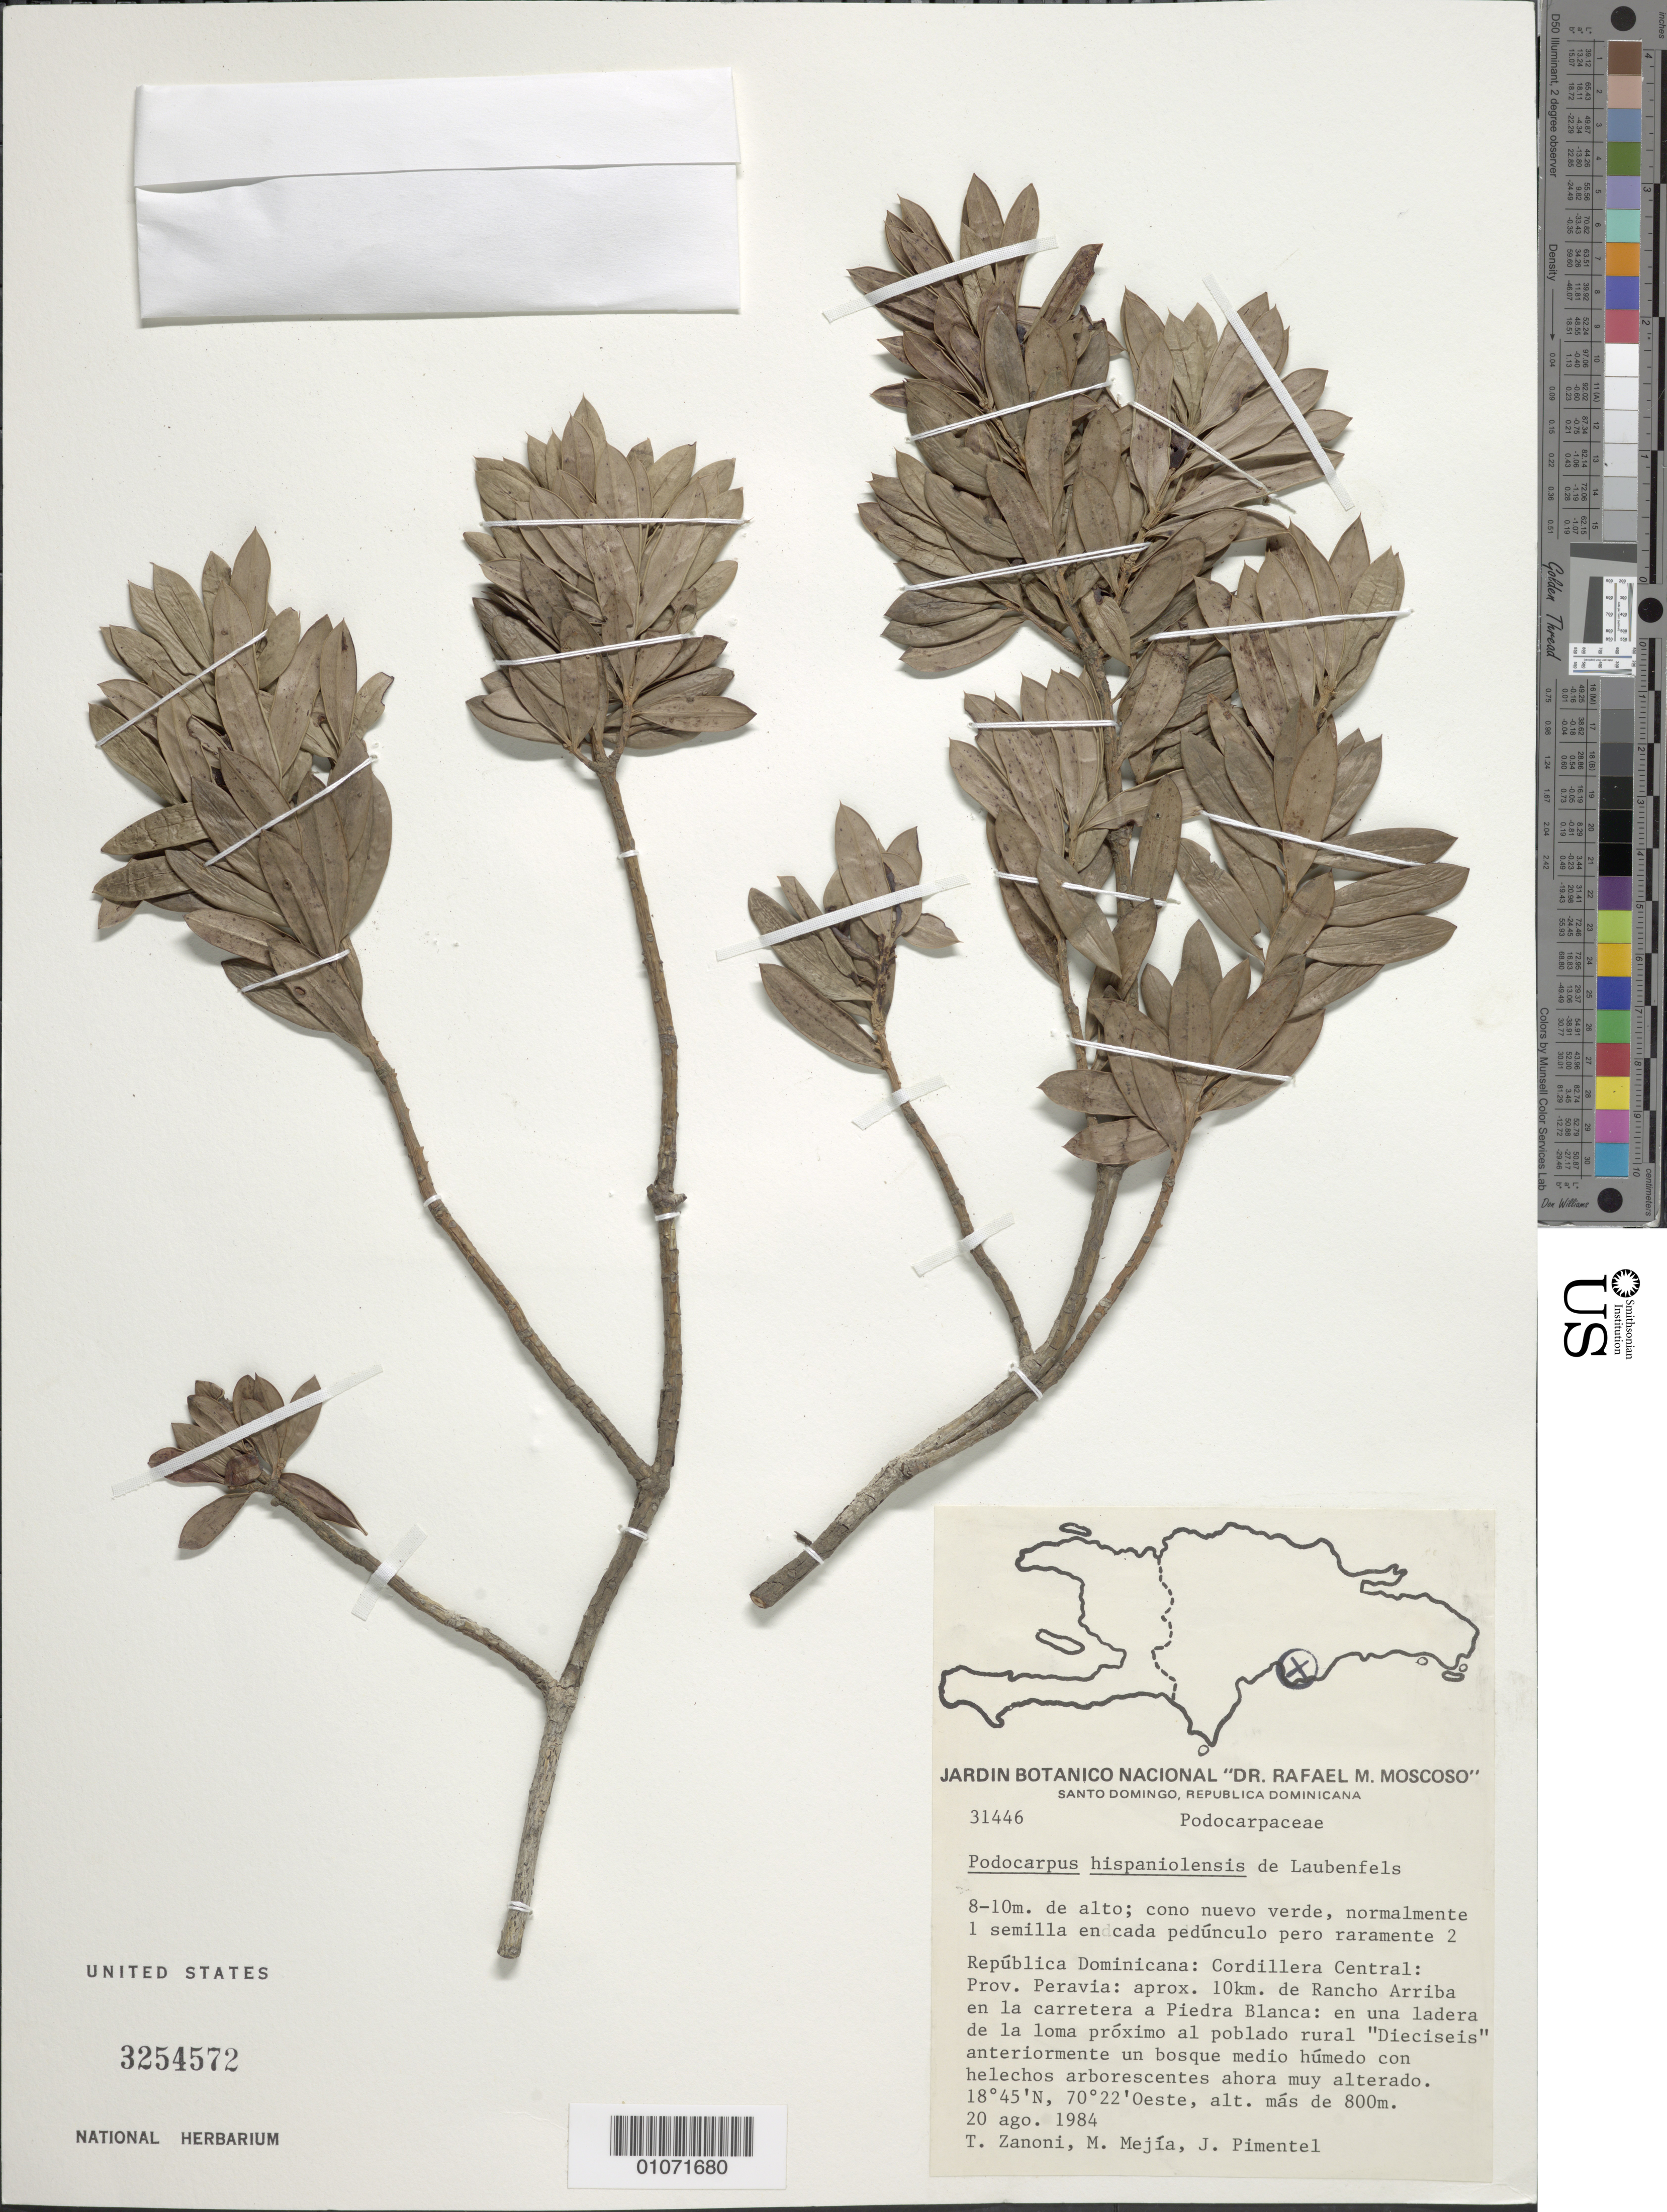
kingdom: Plantae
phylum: Tracheophyta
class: Pinopsida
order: Pinales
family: Podocarpaceae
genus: Podocarpus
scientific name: Podocarpus hispaniolensis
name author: de Laub.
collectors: T. A. Zanoni, M. Mejia & J. Pimentel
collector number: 31446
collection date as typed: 20 Aug 1984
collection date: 1984-08-20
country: Dominican Republic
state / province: Santo Domingo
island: Hispaniola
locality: Republica Dominicana: Cordillera Central; Prov. Peravia: aprox. 10km. de Ranch Arriba en la carretera a Pledra Blanca;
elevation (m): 800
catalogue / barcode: US 3254572